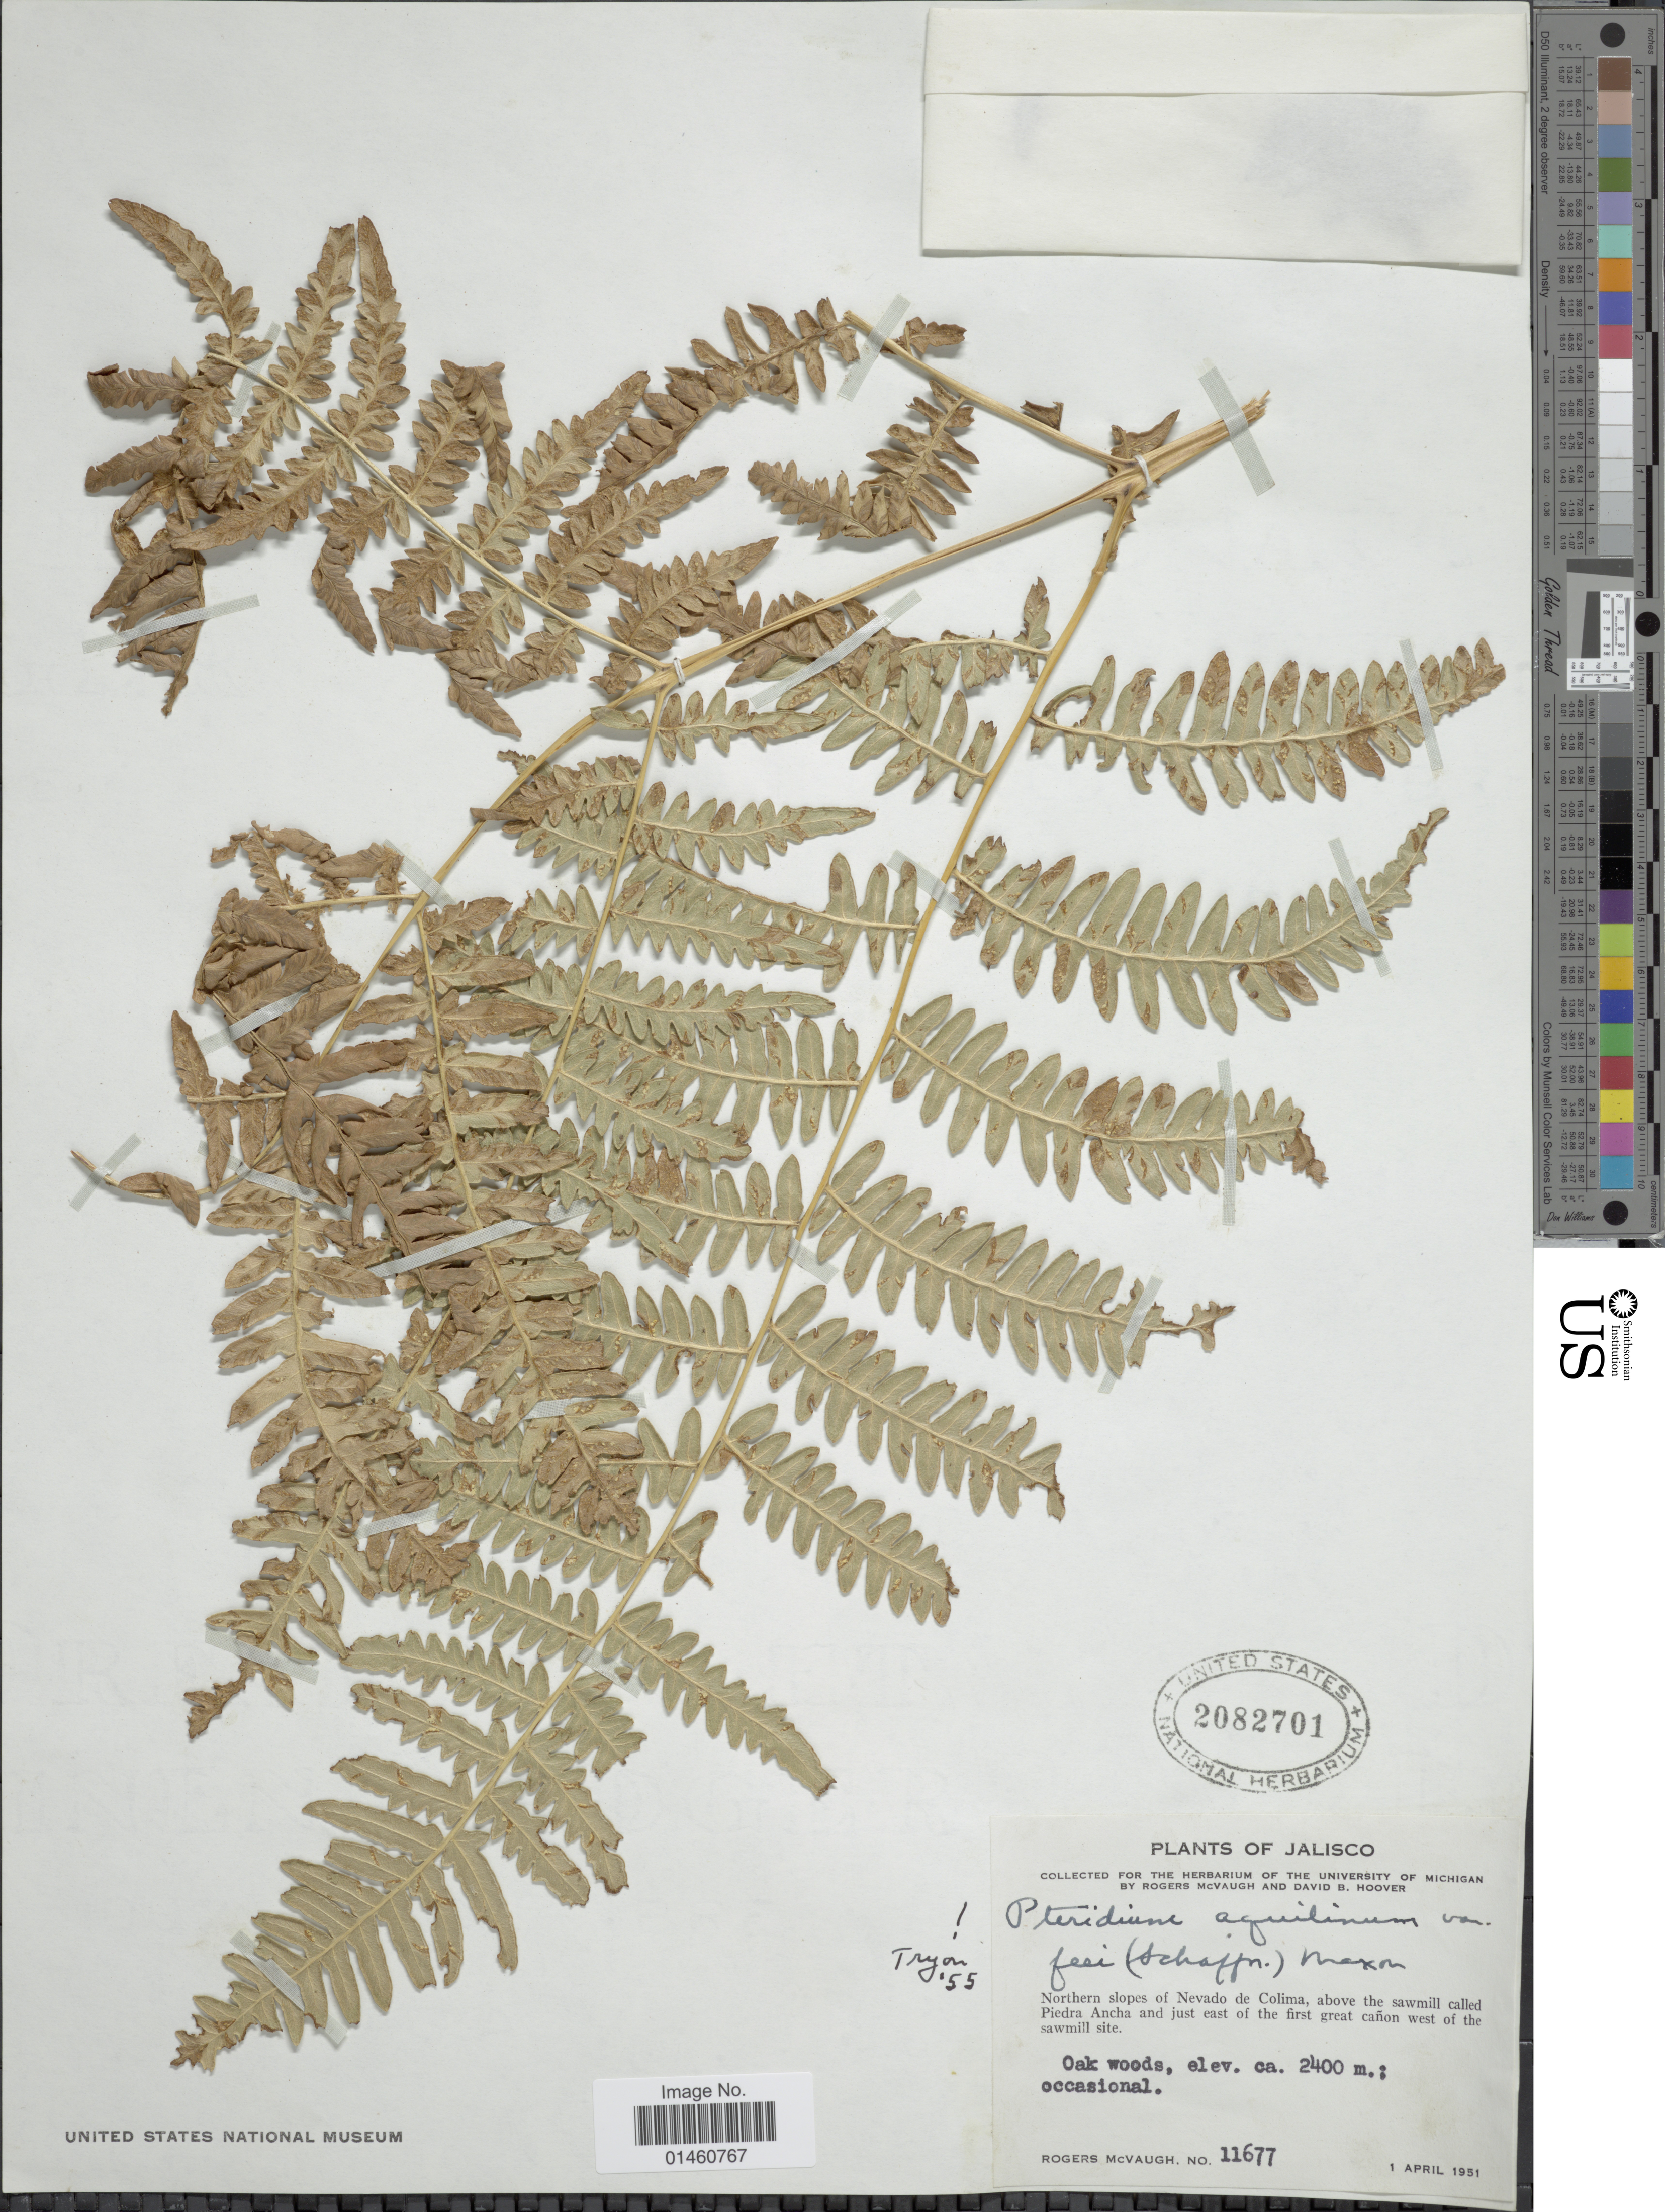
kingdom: Plantae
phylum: Tracheophyta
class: Polypodiopsida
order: Polypodiales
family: Dennstaedtiaceae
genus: Pteridium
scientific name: Pteridium aquilinum var. feei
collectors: R. McVaugh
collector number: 11677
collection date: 1951-04-01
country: Mexico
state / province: Jalisco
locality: Northeastern slopes of the Nevado de Colima, above the sawmill called Piedra Ancha and just east of the first great cañon west of the sawmill site.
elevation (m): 2400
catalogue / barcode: US 2082701